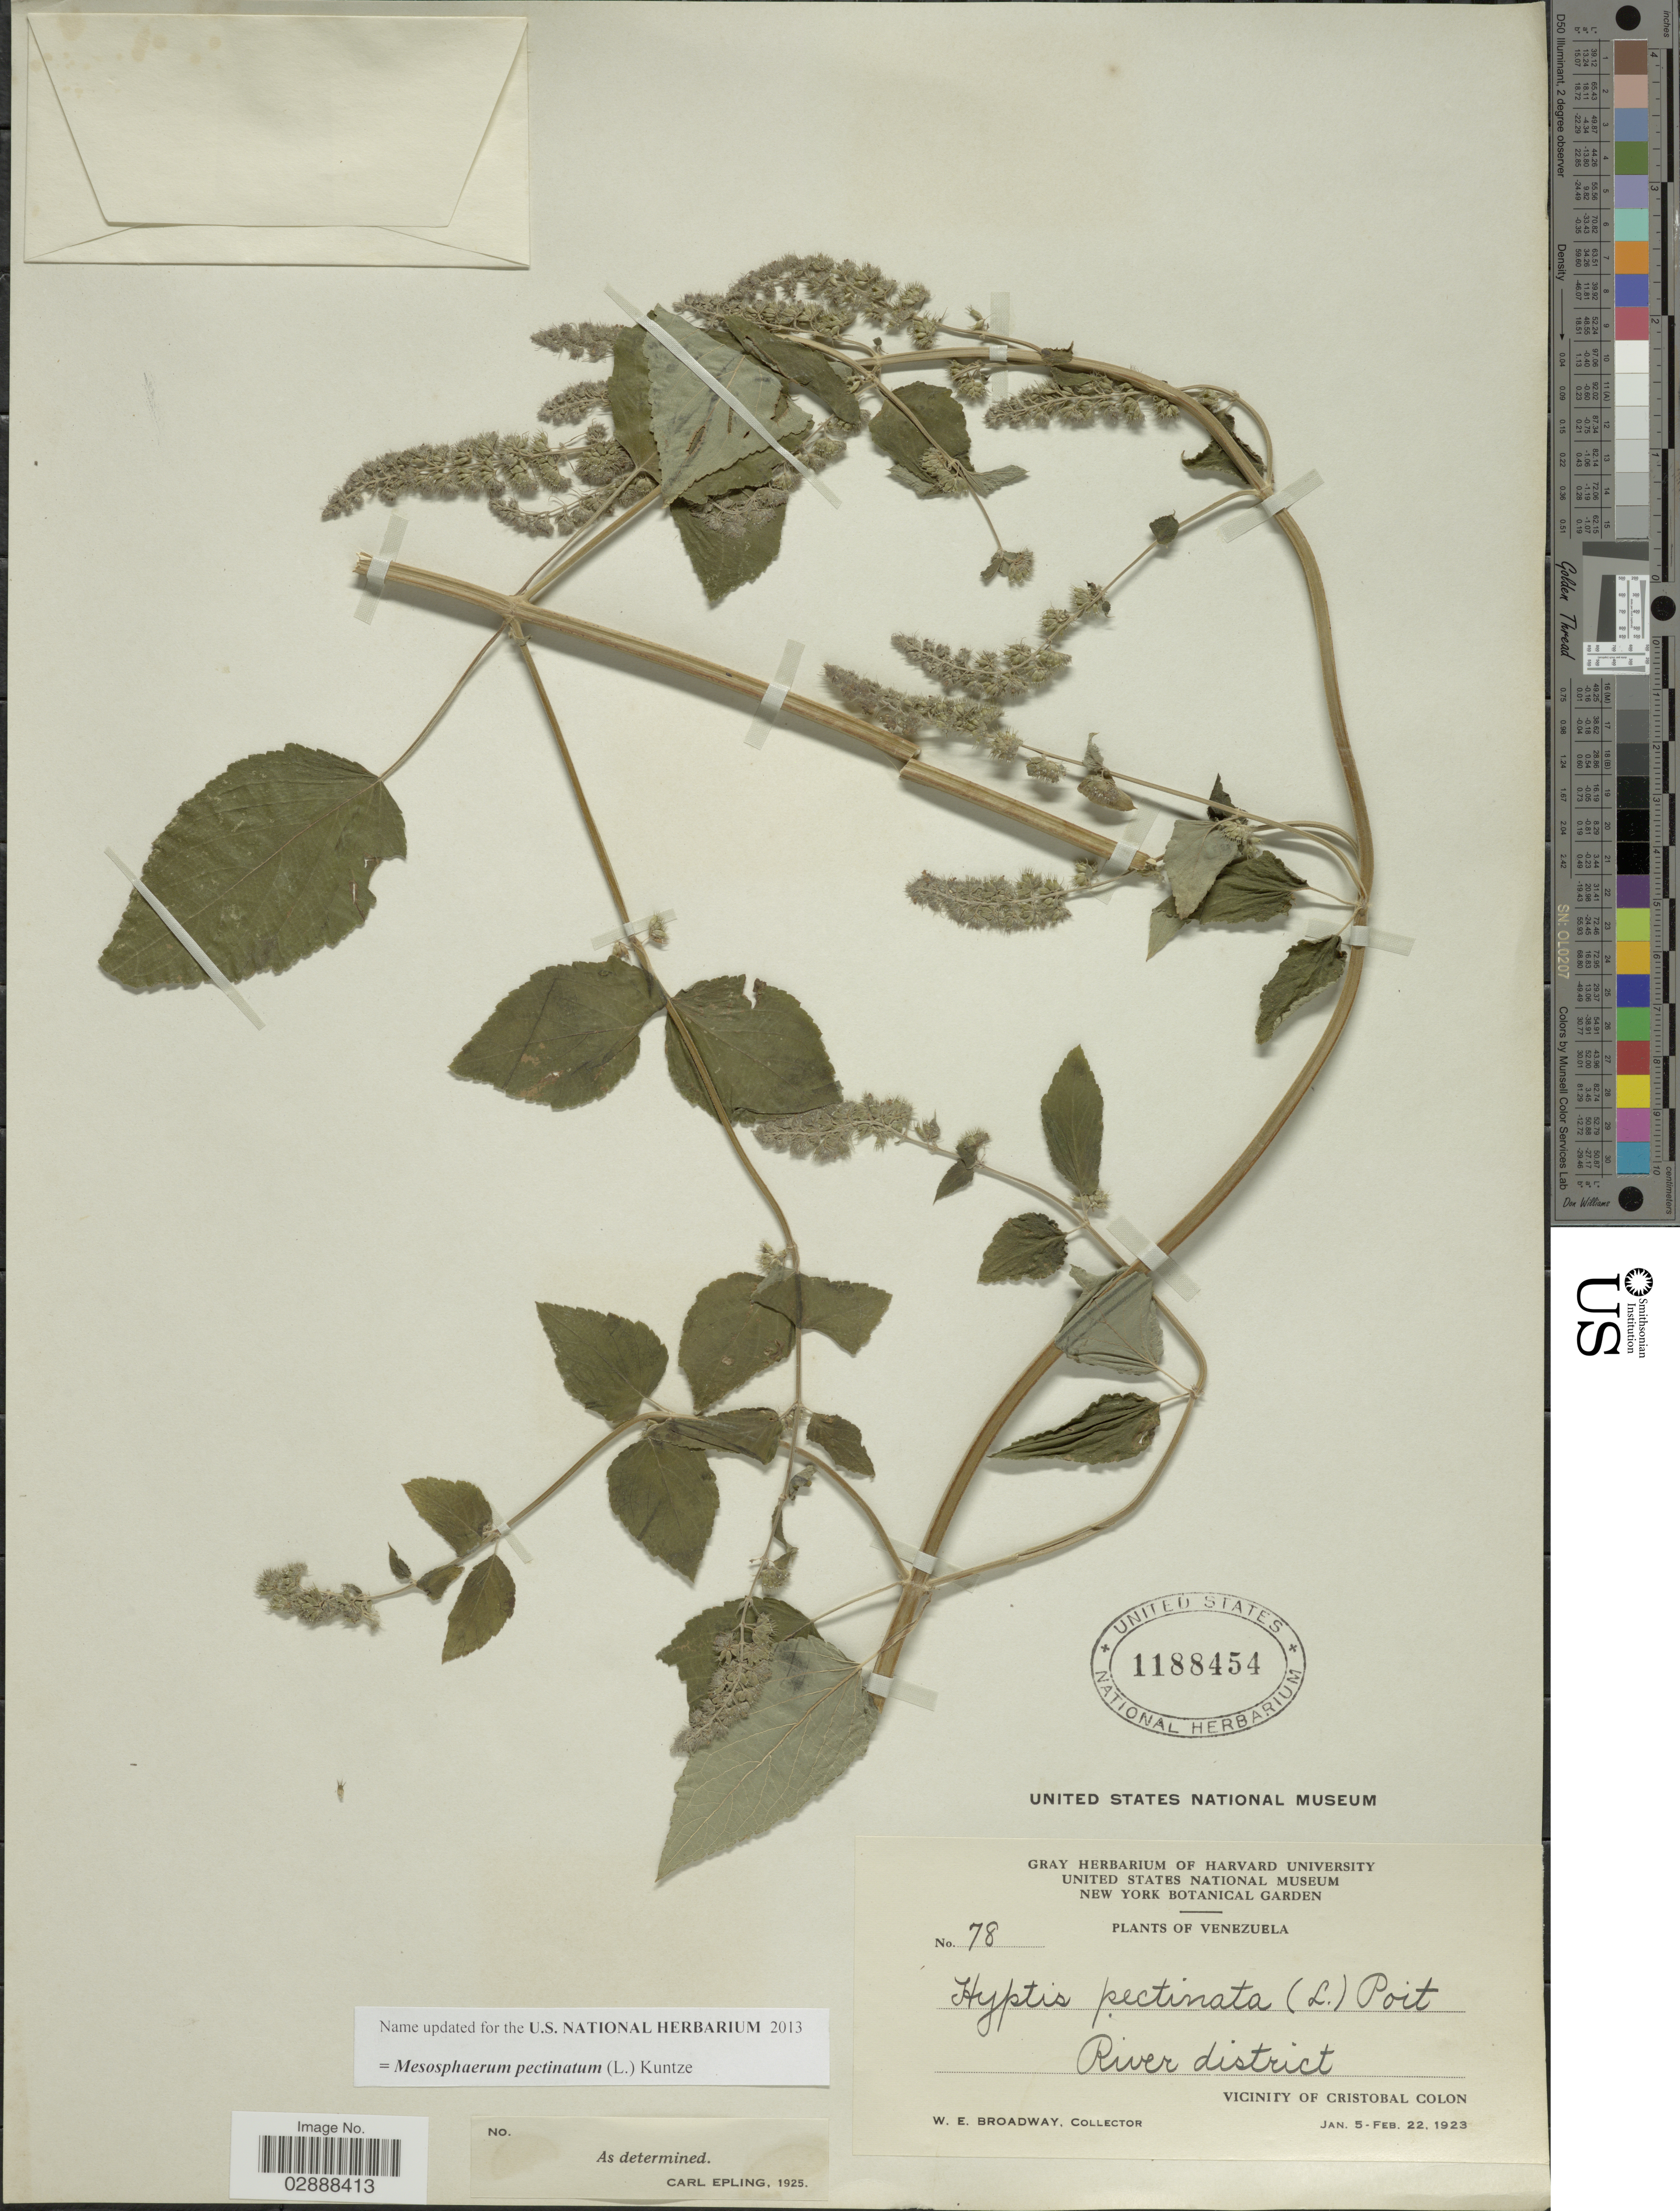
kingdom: Plantae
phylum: Tracheophyta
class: Magnoliopsida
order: Lamiales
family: Lamiaceae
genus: Mesosphaerum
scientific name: Mesosphaerum pectinatum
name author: (L.) Kuntze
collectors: W. E. Broadway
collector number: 78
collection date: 1923-01-05/1923-02-22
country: Venezuela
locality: River district. Vicinity of Cristobal Colon.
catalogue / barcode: US 1188454